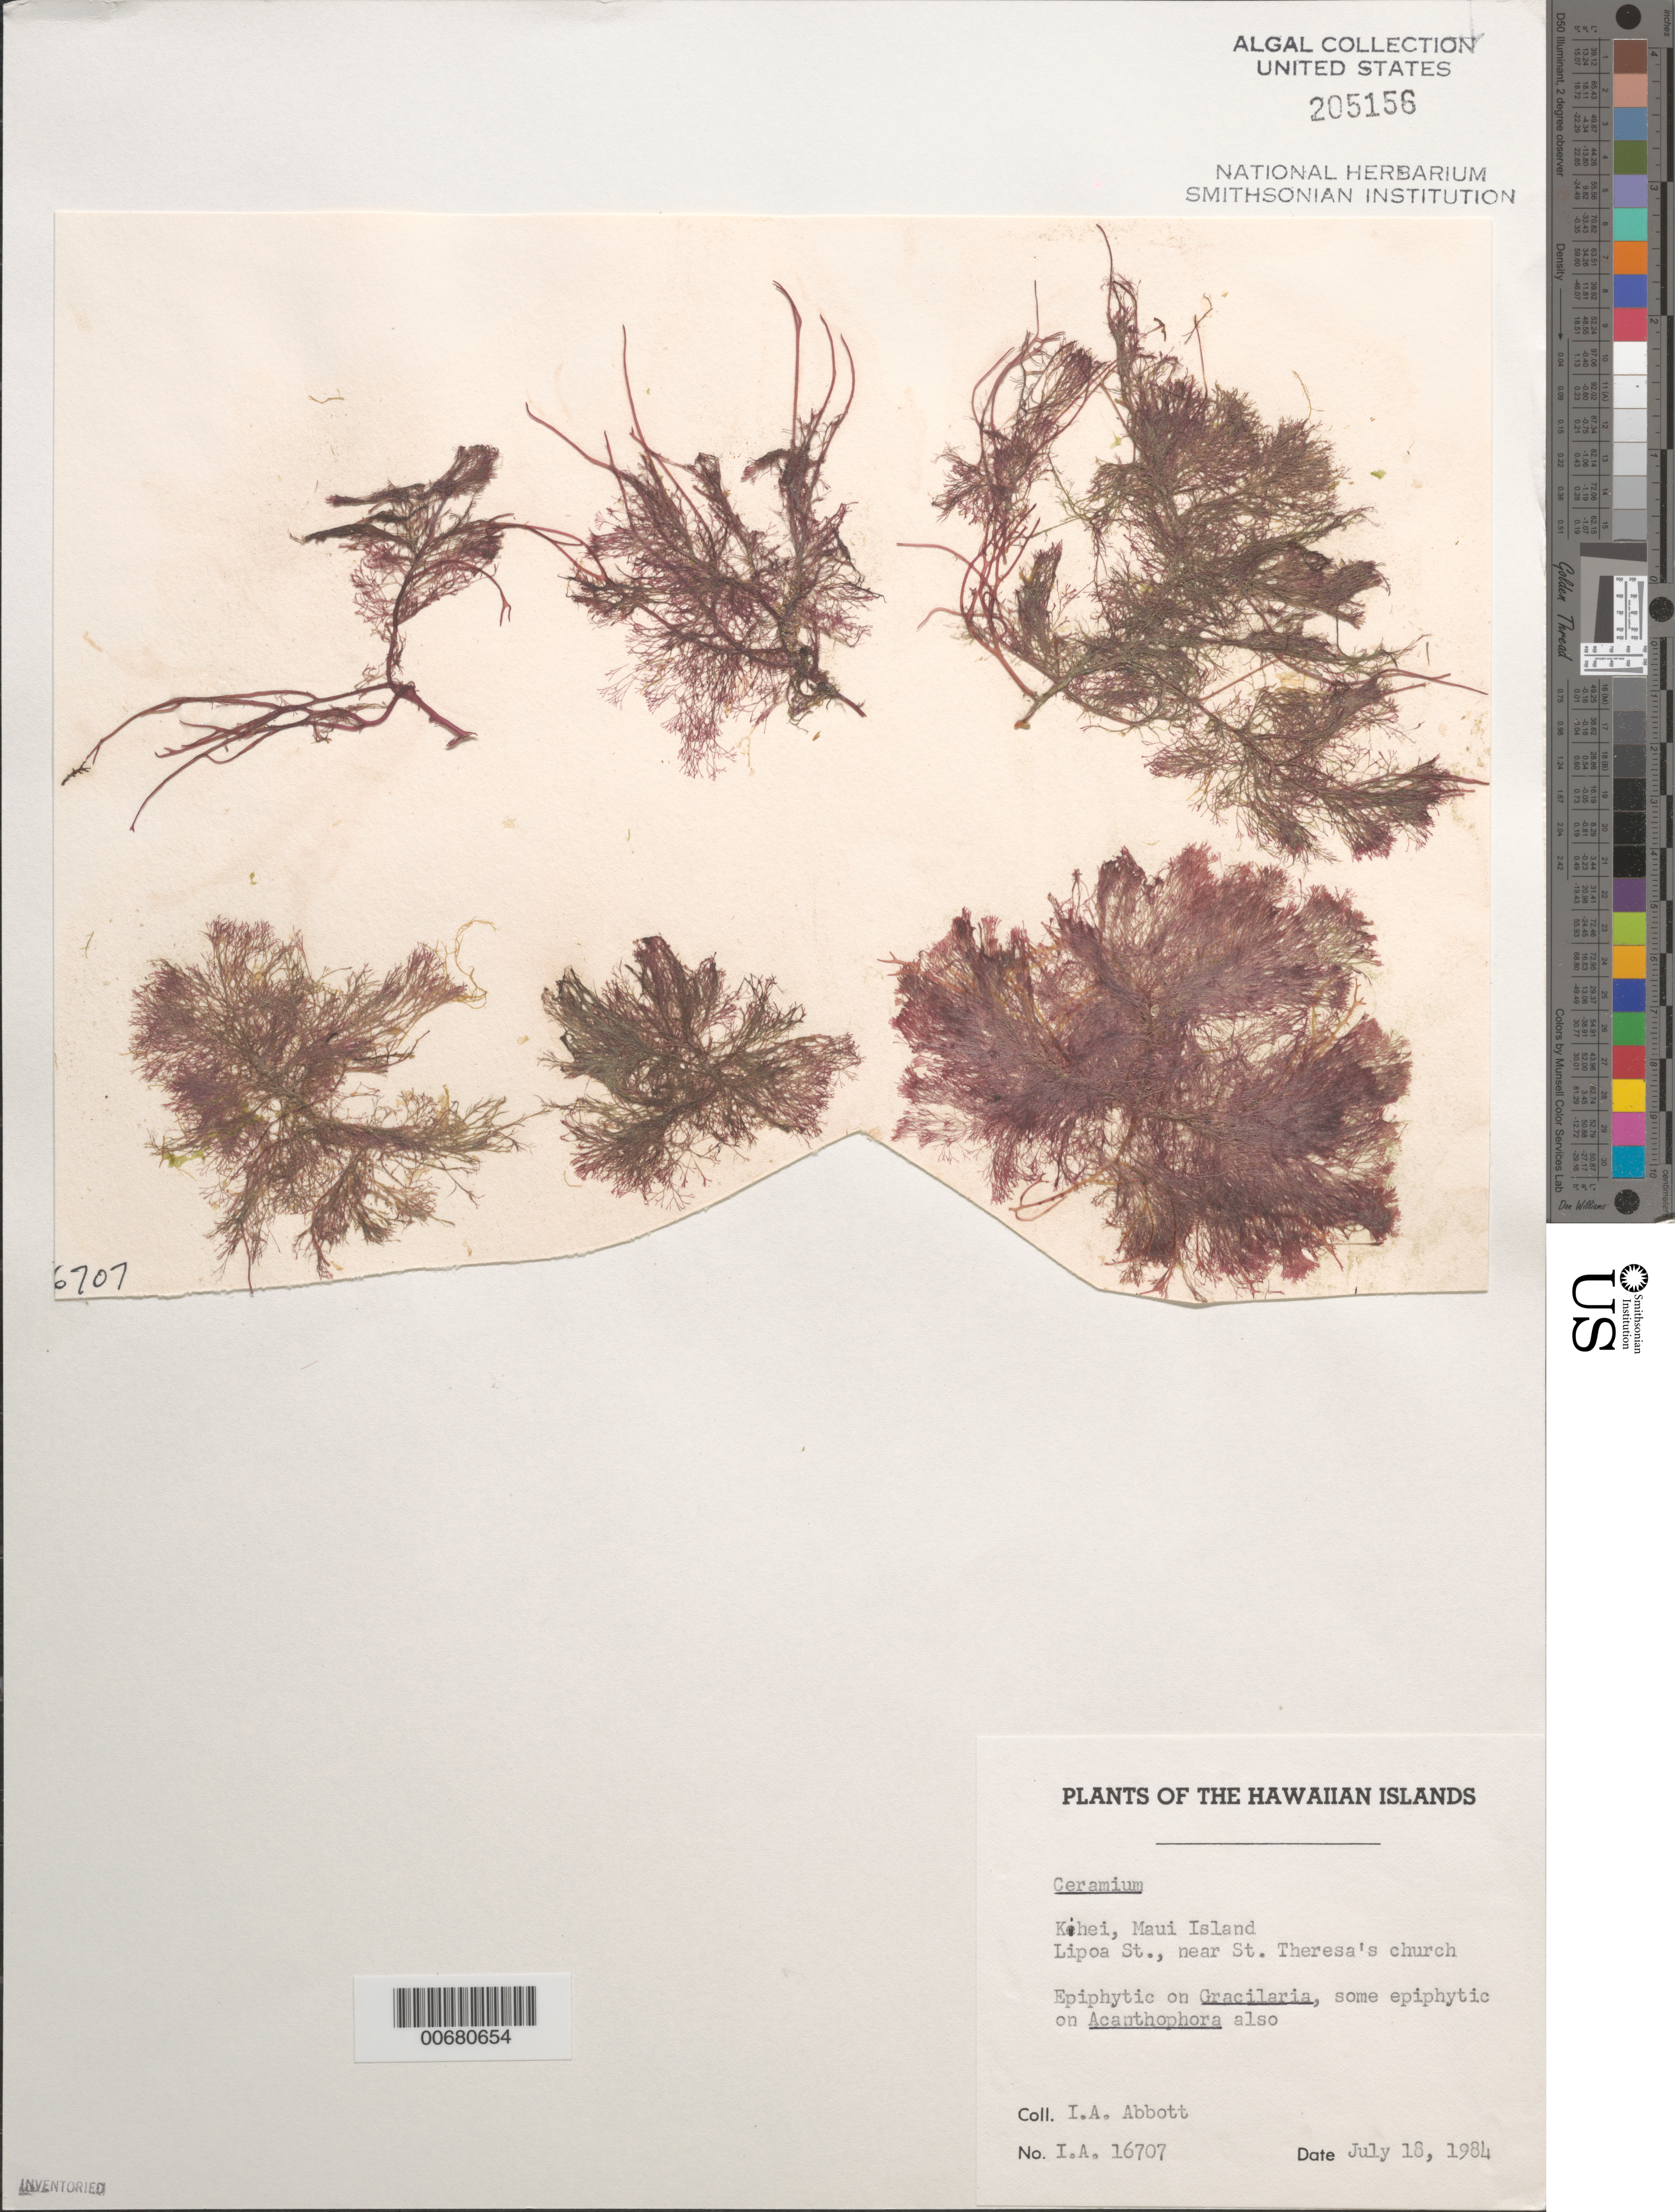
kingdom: Plantae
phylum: Rhodophyta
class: Florideophyceae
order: Ceramiales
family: Ceramiaceae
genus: Ceramium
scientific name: Ceramium sp.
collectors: I. A. Abbott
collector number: IAA 16707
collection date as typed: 18 Jul 1984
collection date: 1984-07-18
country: United States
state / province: Hawaii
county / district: Maui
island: Maui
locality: Kihei, Lipoa Street, near St. Theresa's Church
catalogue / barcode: US 205156